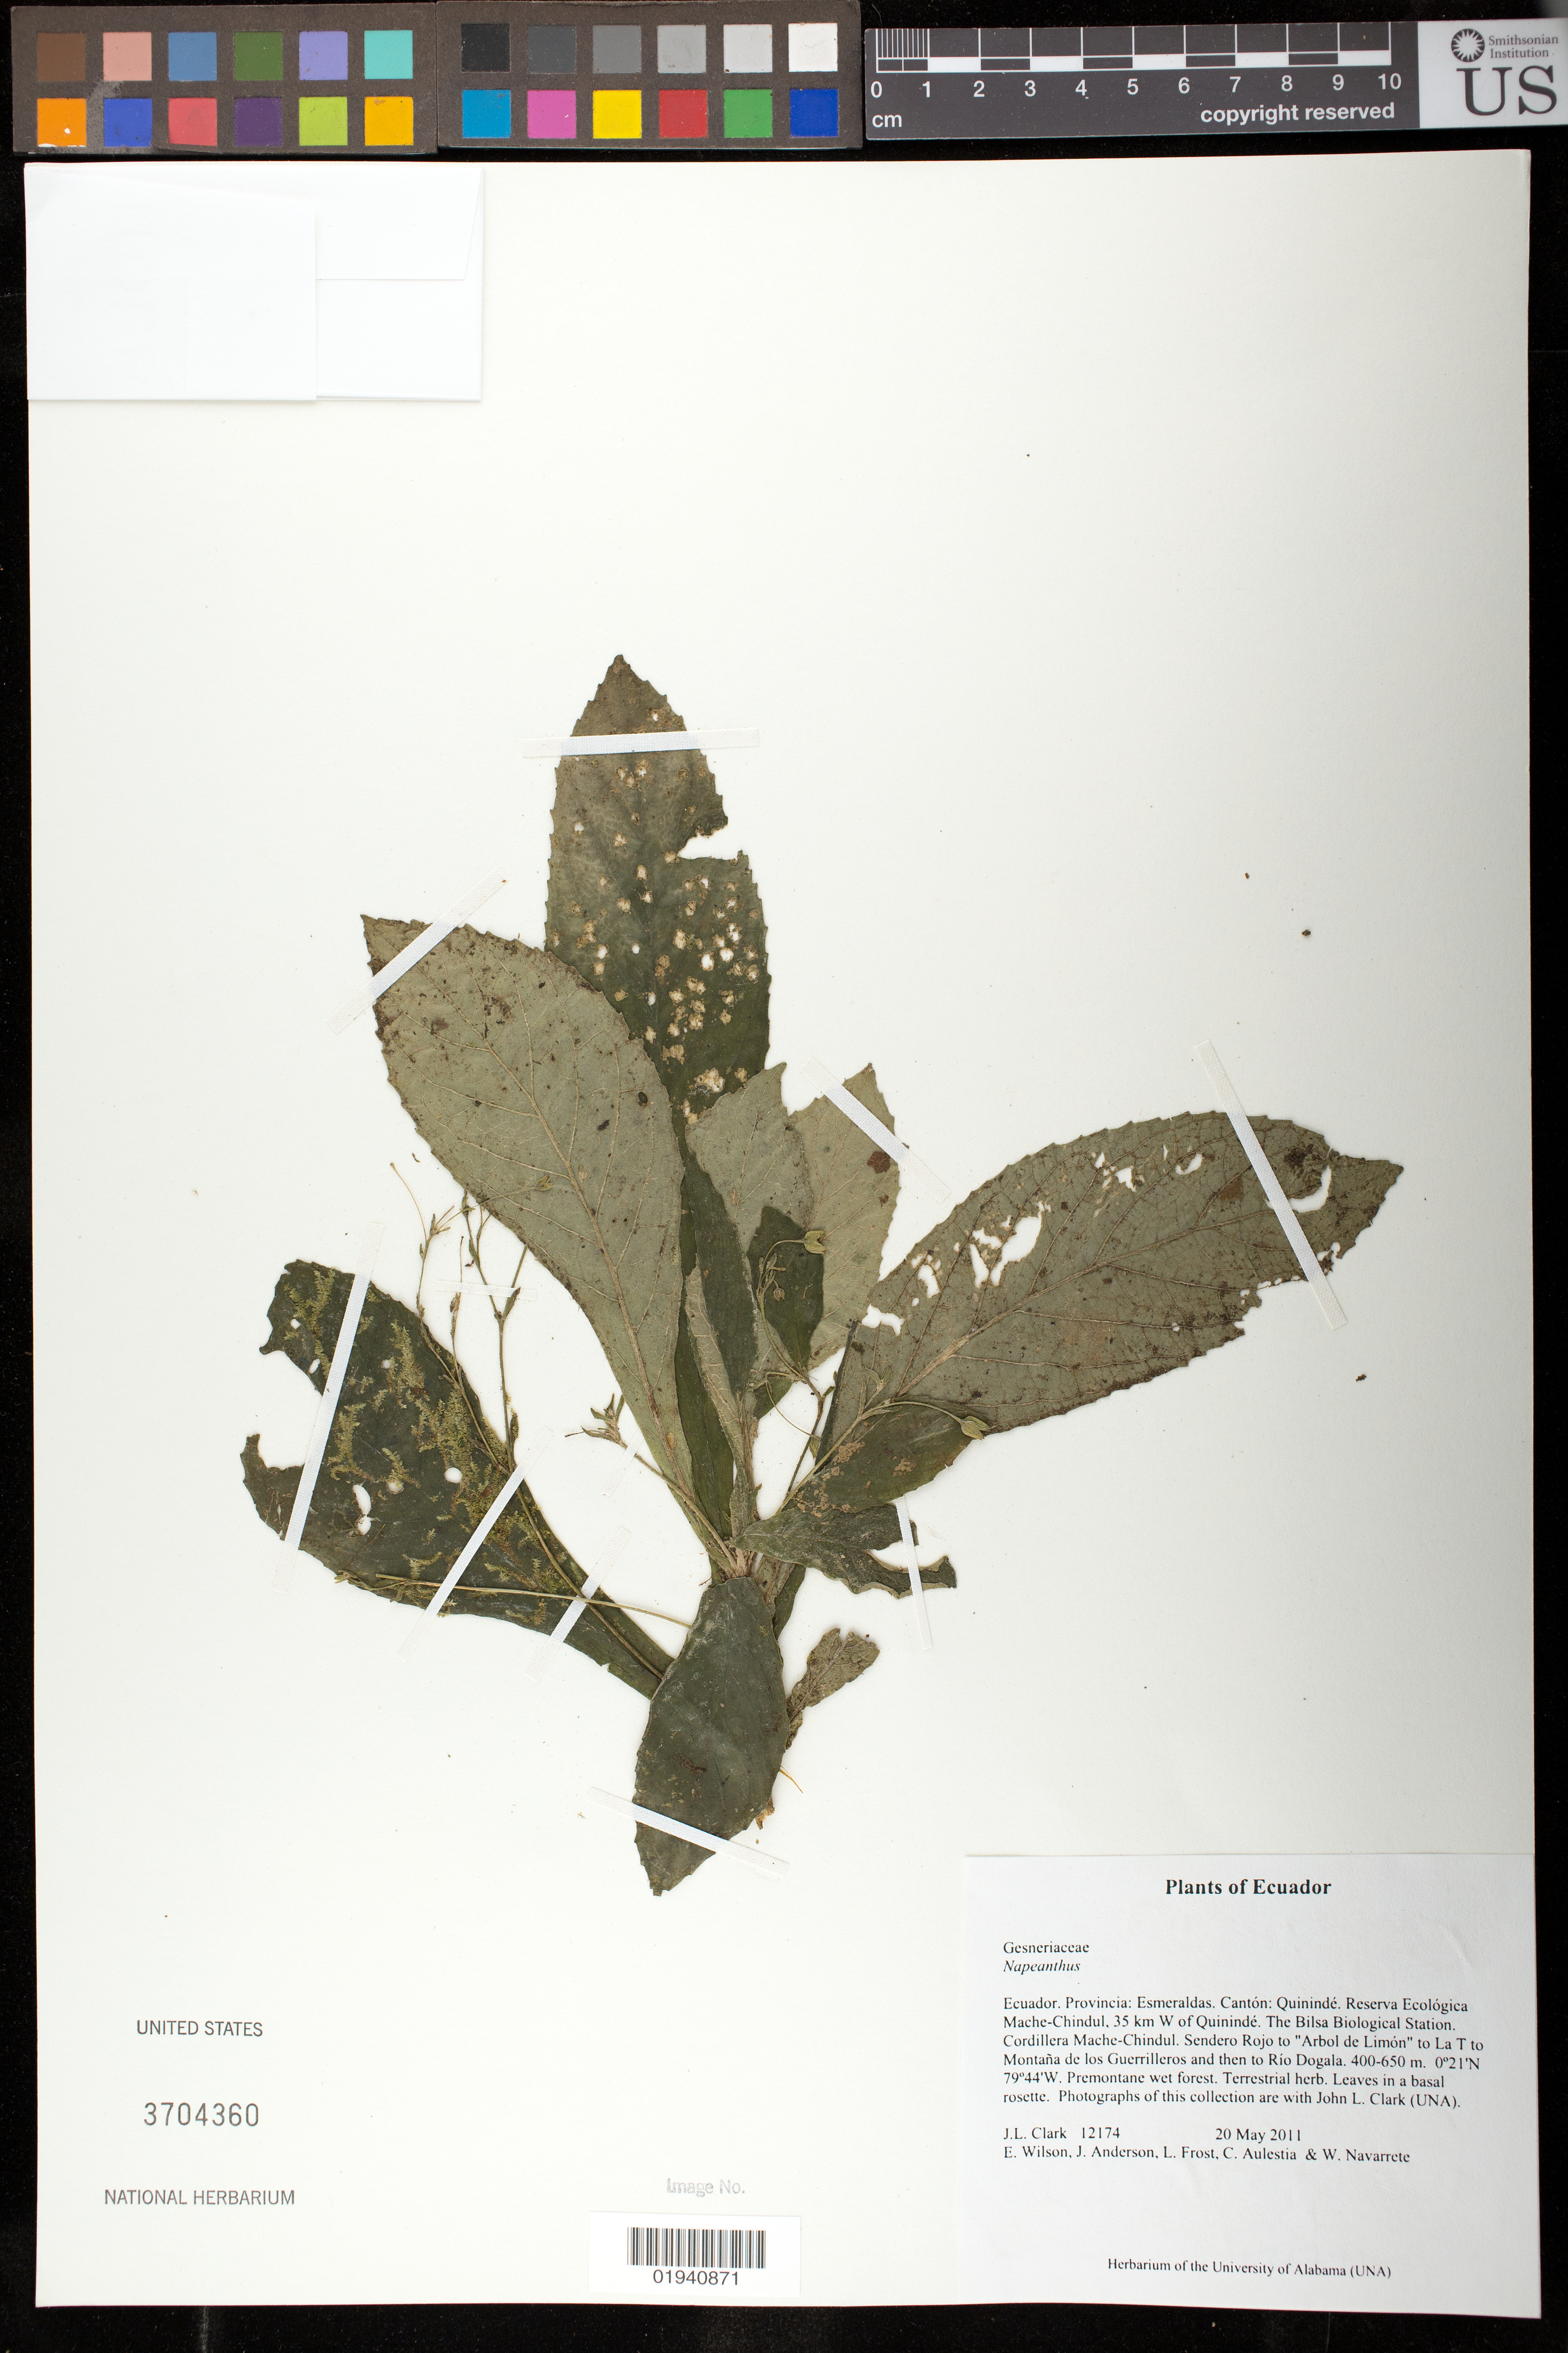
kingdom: Plantae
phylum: Tracheophyta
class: Magnoliopsida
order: Lamiales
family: Gesneriaceae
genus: Napeanthus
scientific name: Napeanthus sp.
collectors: J. L. Clark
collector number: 12174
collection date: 2011-05-20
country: Ecuador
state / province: Esmeraldas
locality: Canton: Quininde, Reserva Ecologica Mache-Chindul, 35 km W of Quininde. Bilsa Biological Station. Cordillera Mache-Chindul. Sendero Rojo to "Arbol de Limon" to La T to Montana de los Guerrilleros and then to Rio Dogala.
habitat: Premontane wet forest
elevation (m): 400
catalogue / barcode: US 3704360